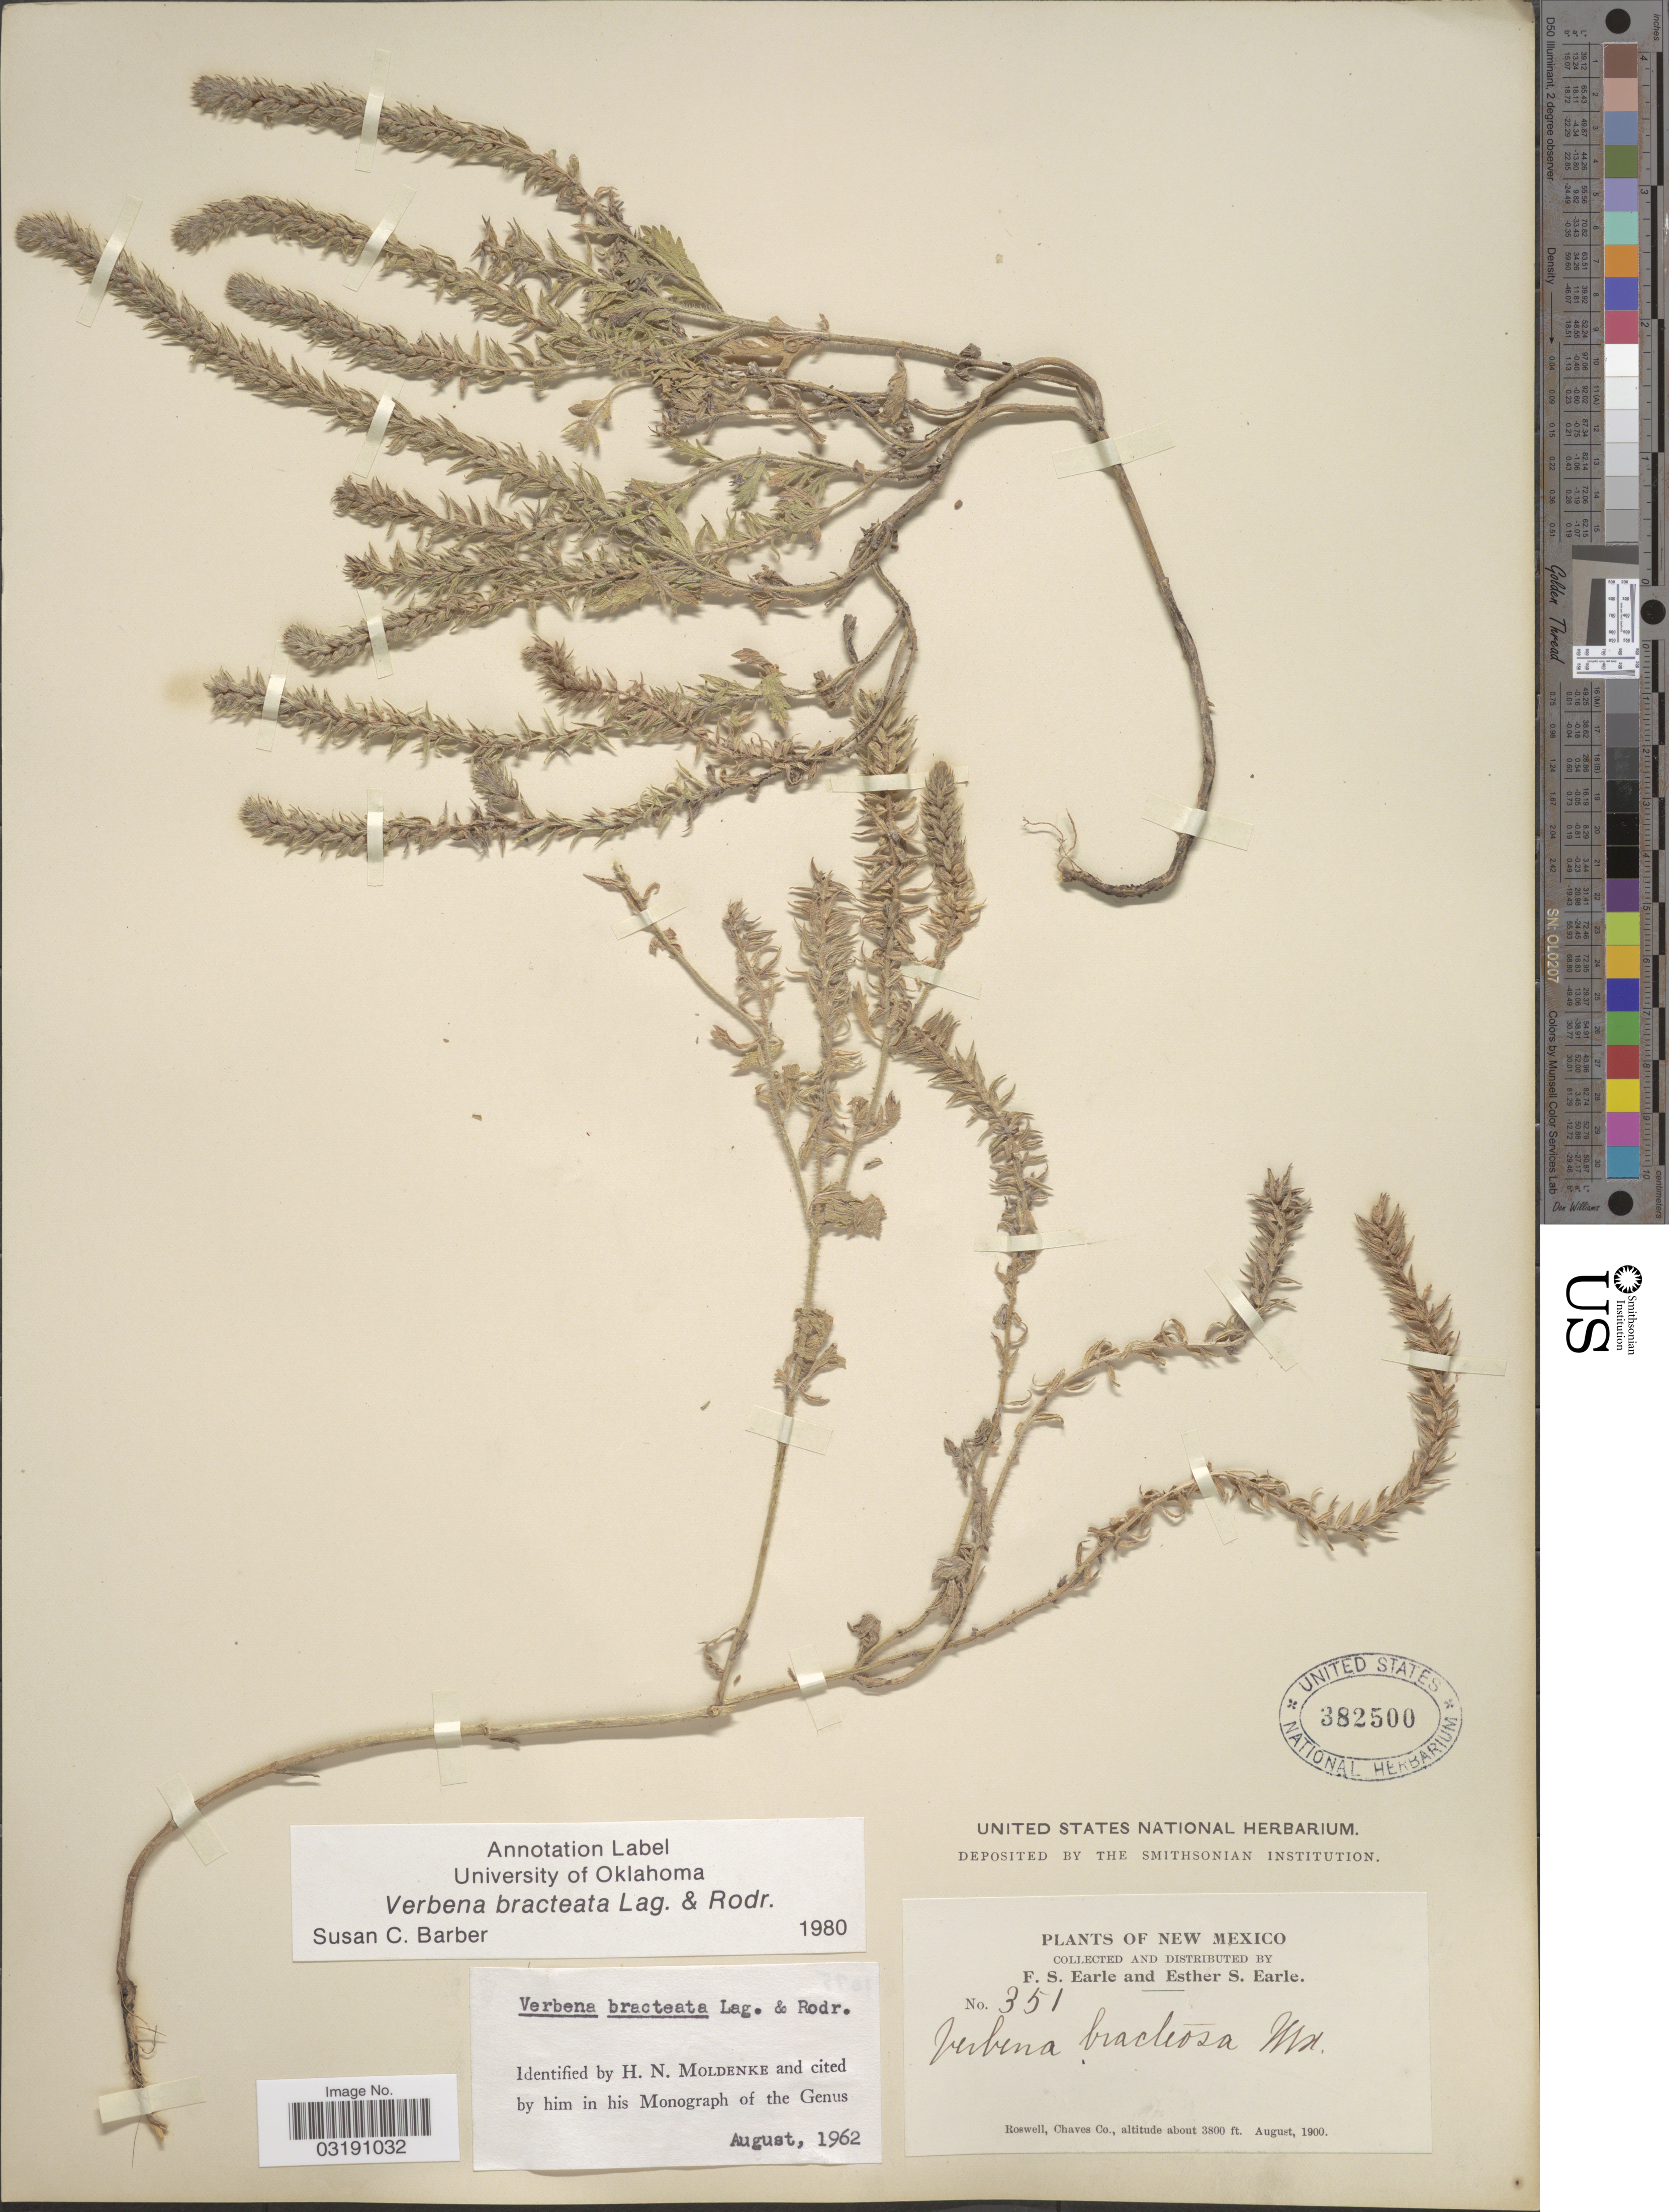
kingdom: Plantae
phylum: Tracheophyta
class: Magnoliopsida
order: Lamiales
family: Verbenaceae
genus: Verbena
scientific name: Verbena bracteata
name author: Cav. ex Lag. & Rodr.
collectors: F. S. Earle & E. S. Earle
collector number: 351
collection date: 1900-08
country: United States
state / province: New Mexico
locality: Roswell, Chaves Co.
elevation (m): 1158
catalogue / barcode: US 382500